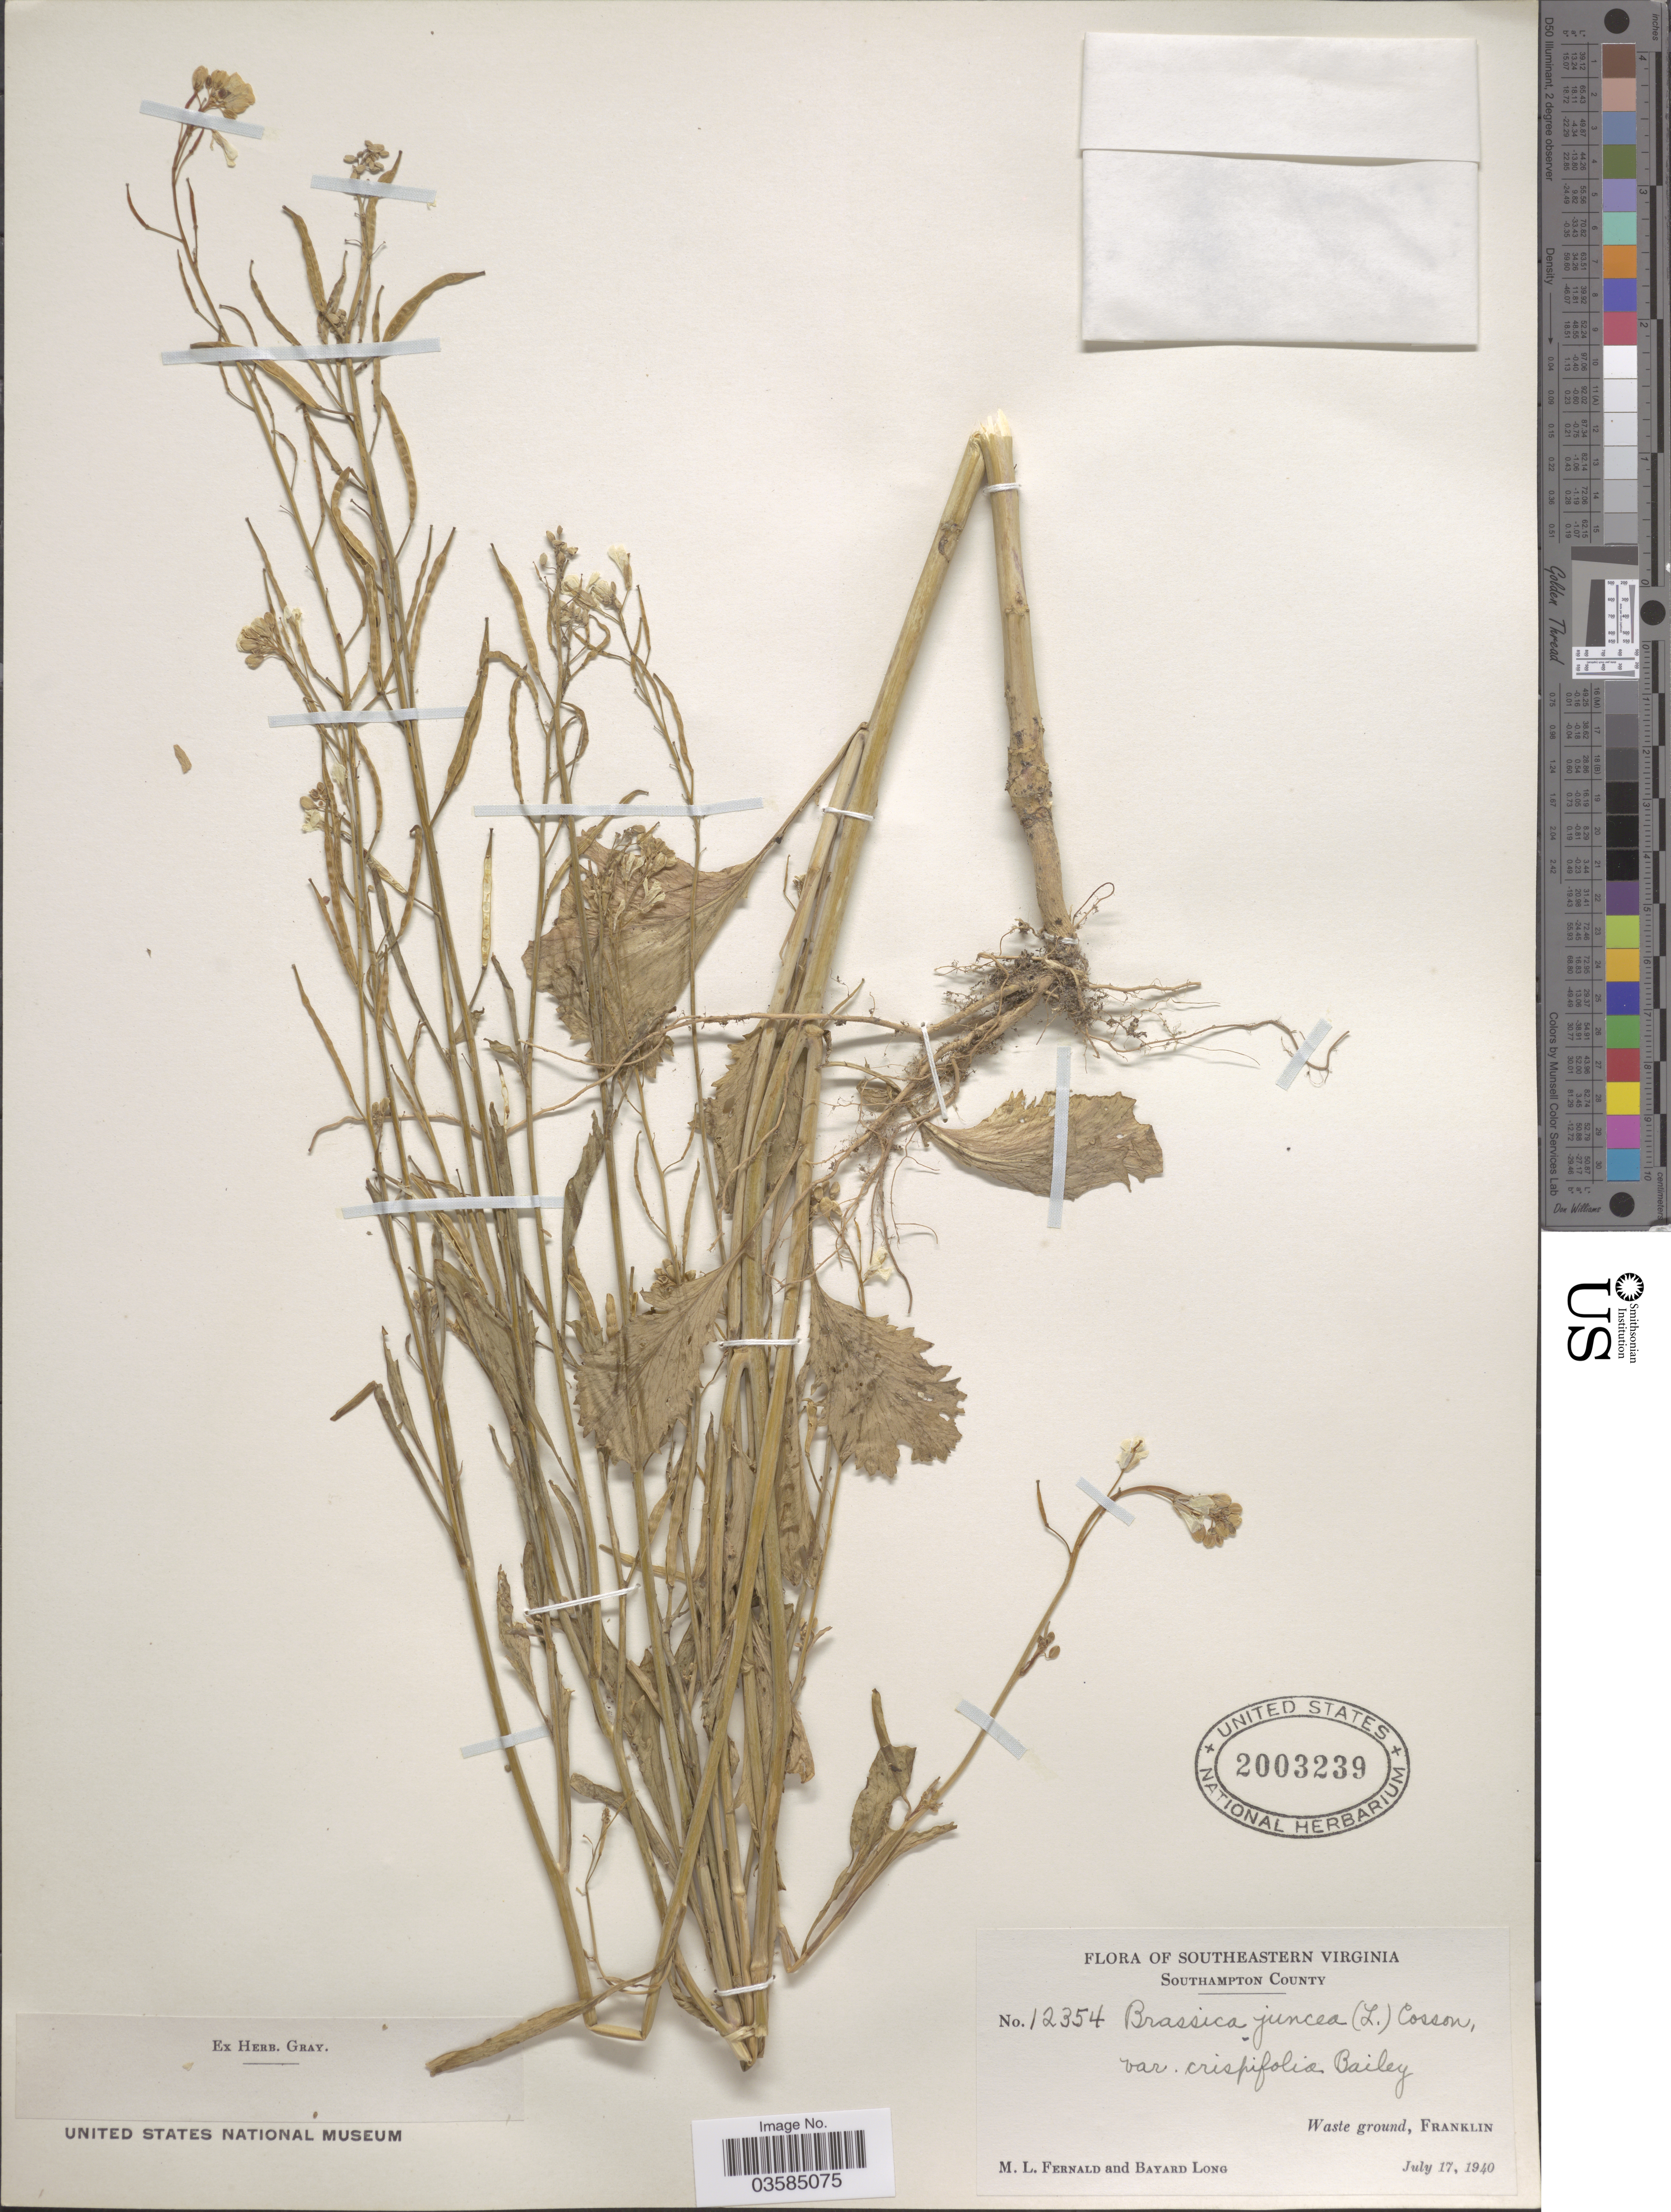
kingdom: Plantae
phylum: Tracheophyta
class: Magnoliopsida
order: Brassicales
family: Brassicaceae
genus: Brassica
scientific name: Brassica juncea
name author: (L.) Czern.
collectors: M. L. Fernald & B. Long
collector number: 12354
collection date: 1940-07-17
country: United States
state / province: Virginia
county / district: Southampton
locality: Southeastern Virginia. Southampton County. Waste ground. Franklin.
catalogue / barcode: US 2003239